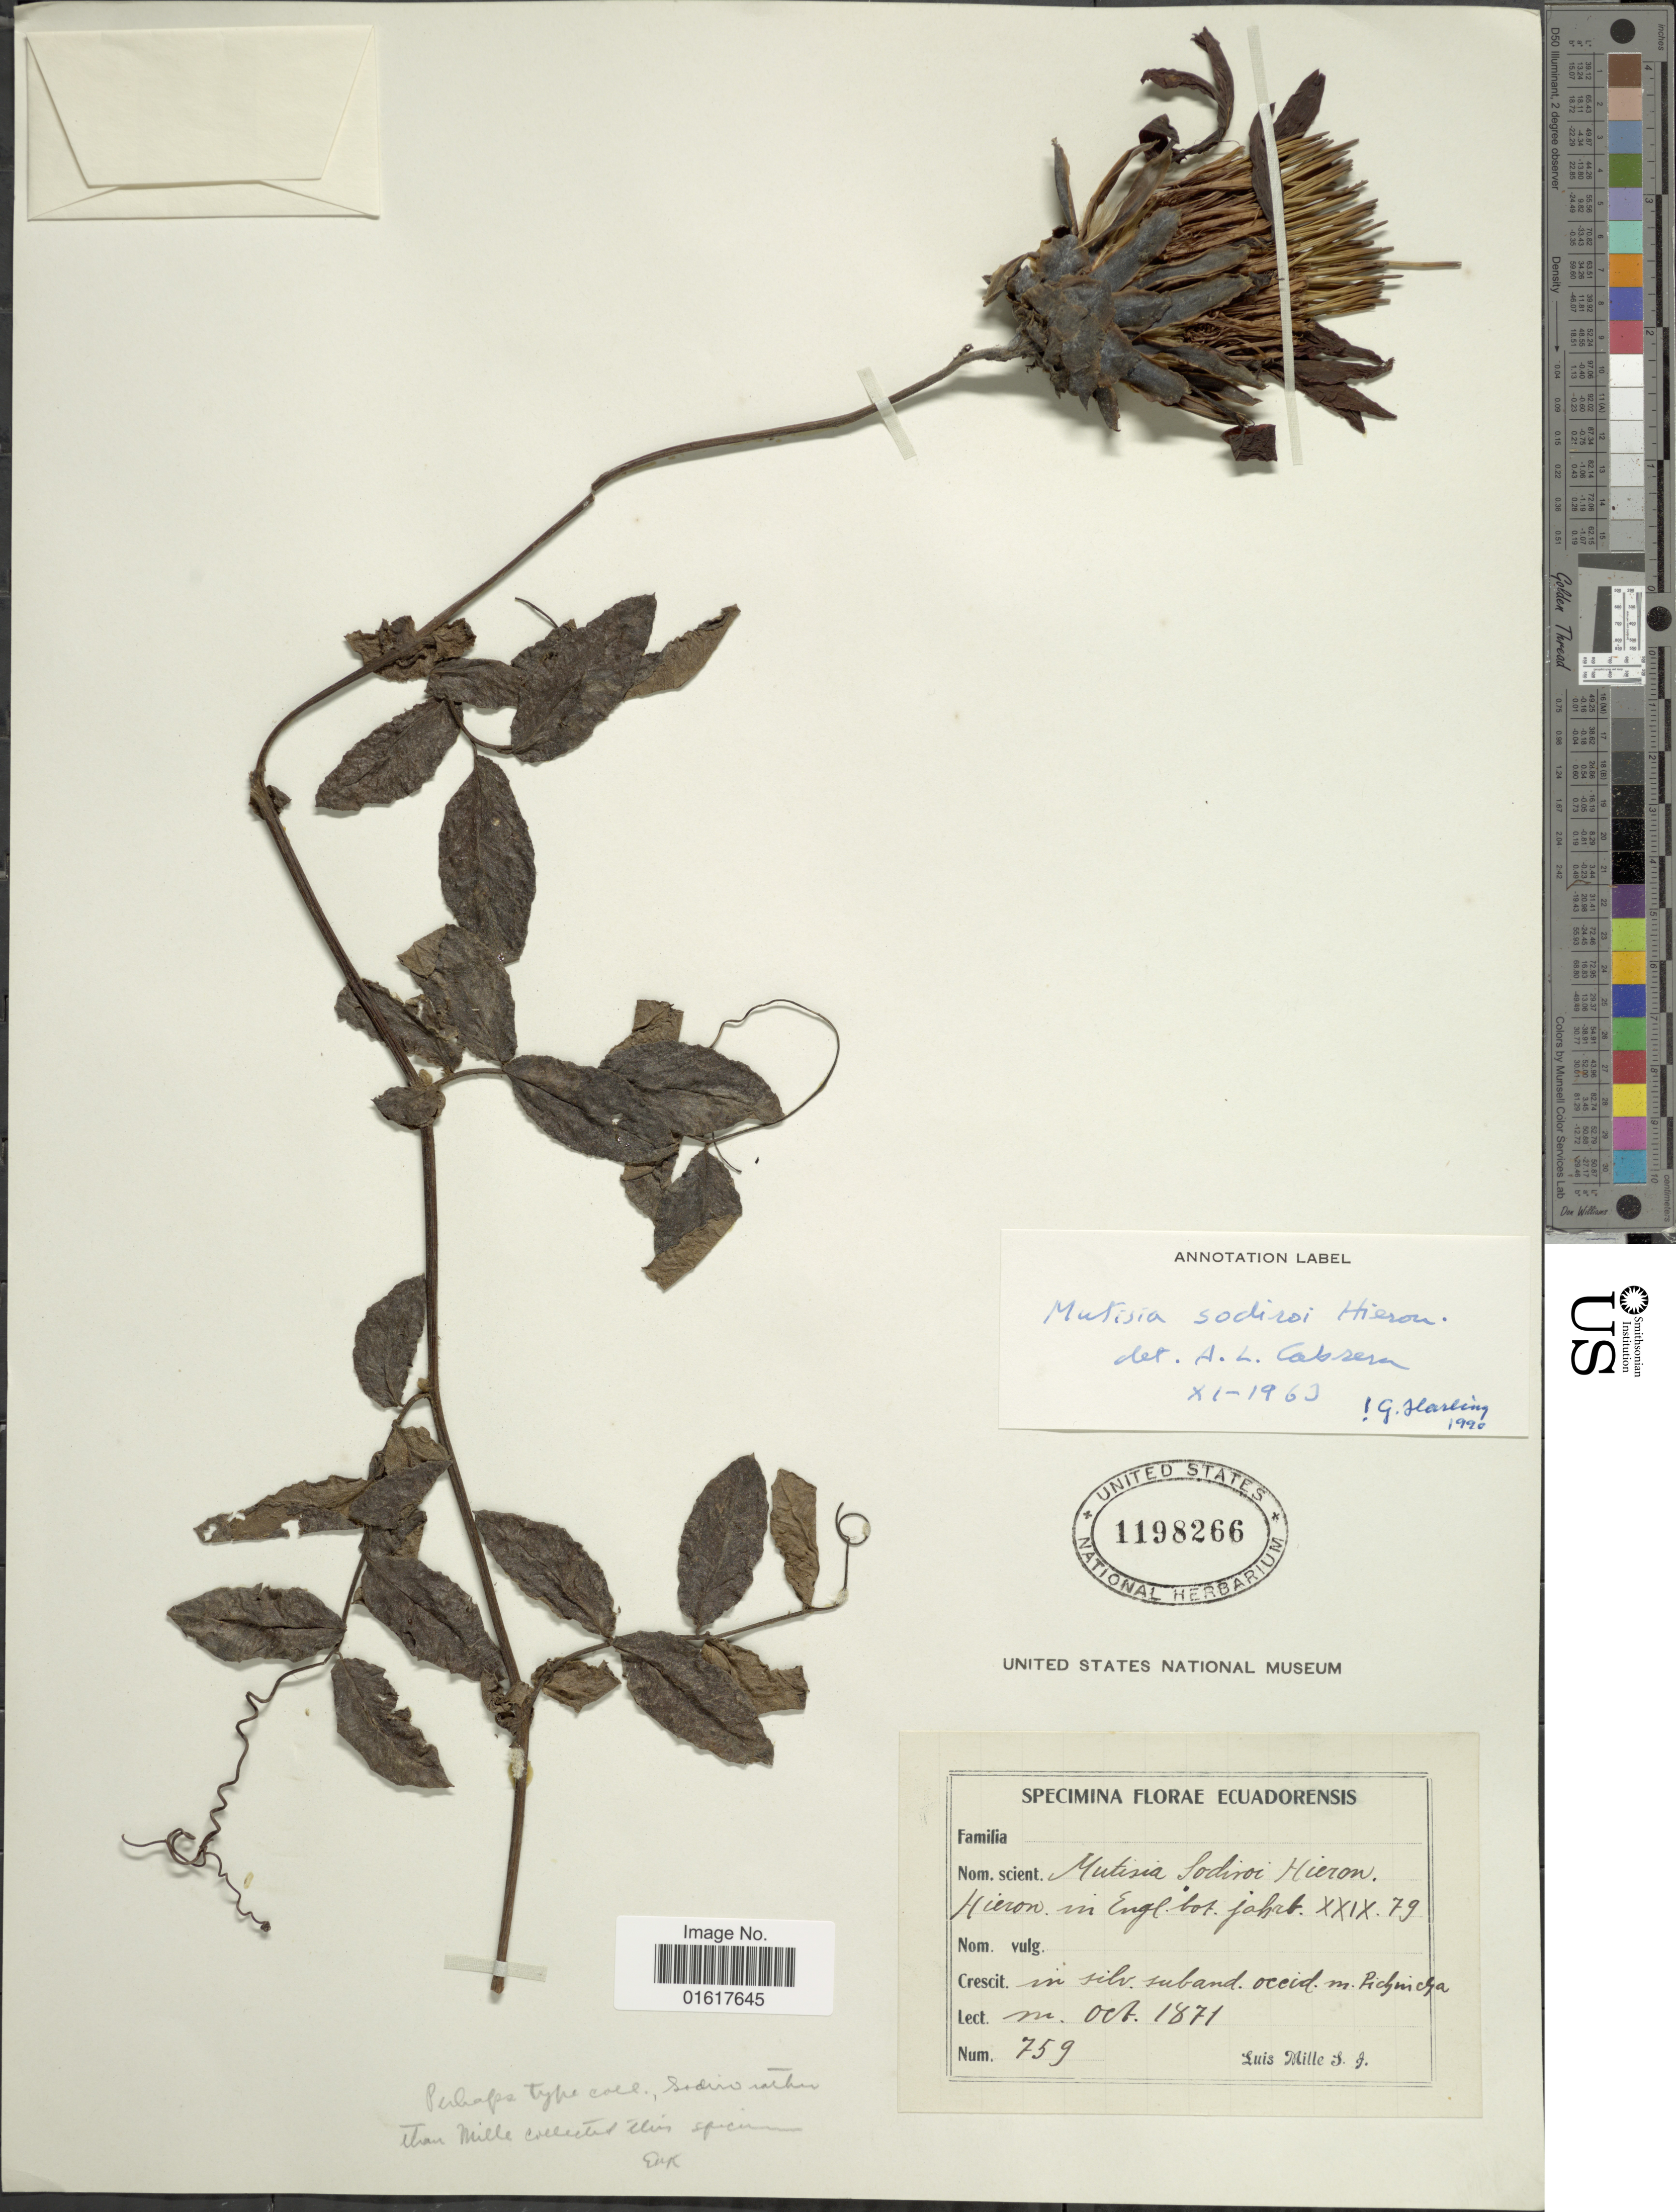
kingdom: Plantae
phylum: Tracheophyta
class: Magnoliopsida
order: Asterales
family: Asteraceae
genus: Mutisia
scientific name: Mutisia sodiroi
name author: Hieron.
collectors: L. Mille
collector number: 759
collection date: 1871-10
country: Ecuador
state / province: Pichincha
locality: In silv. suband. occid. m. Pichincha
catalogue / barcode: US 1198266